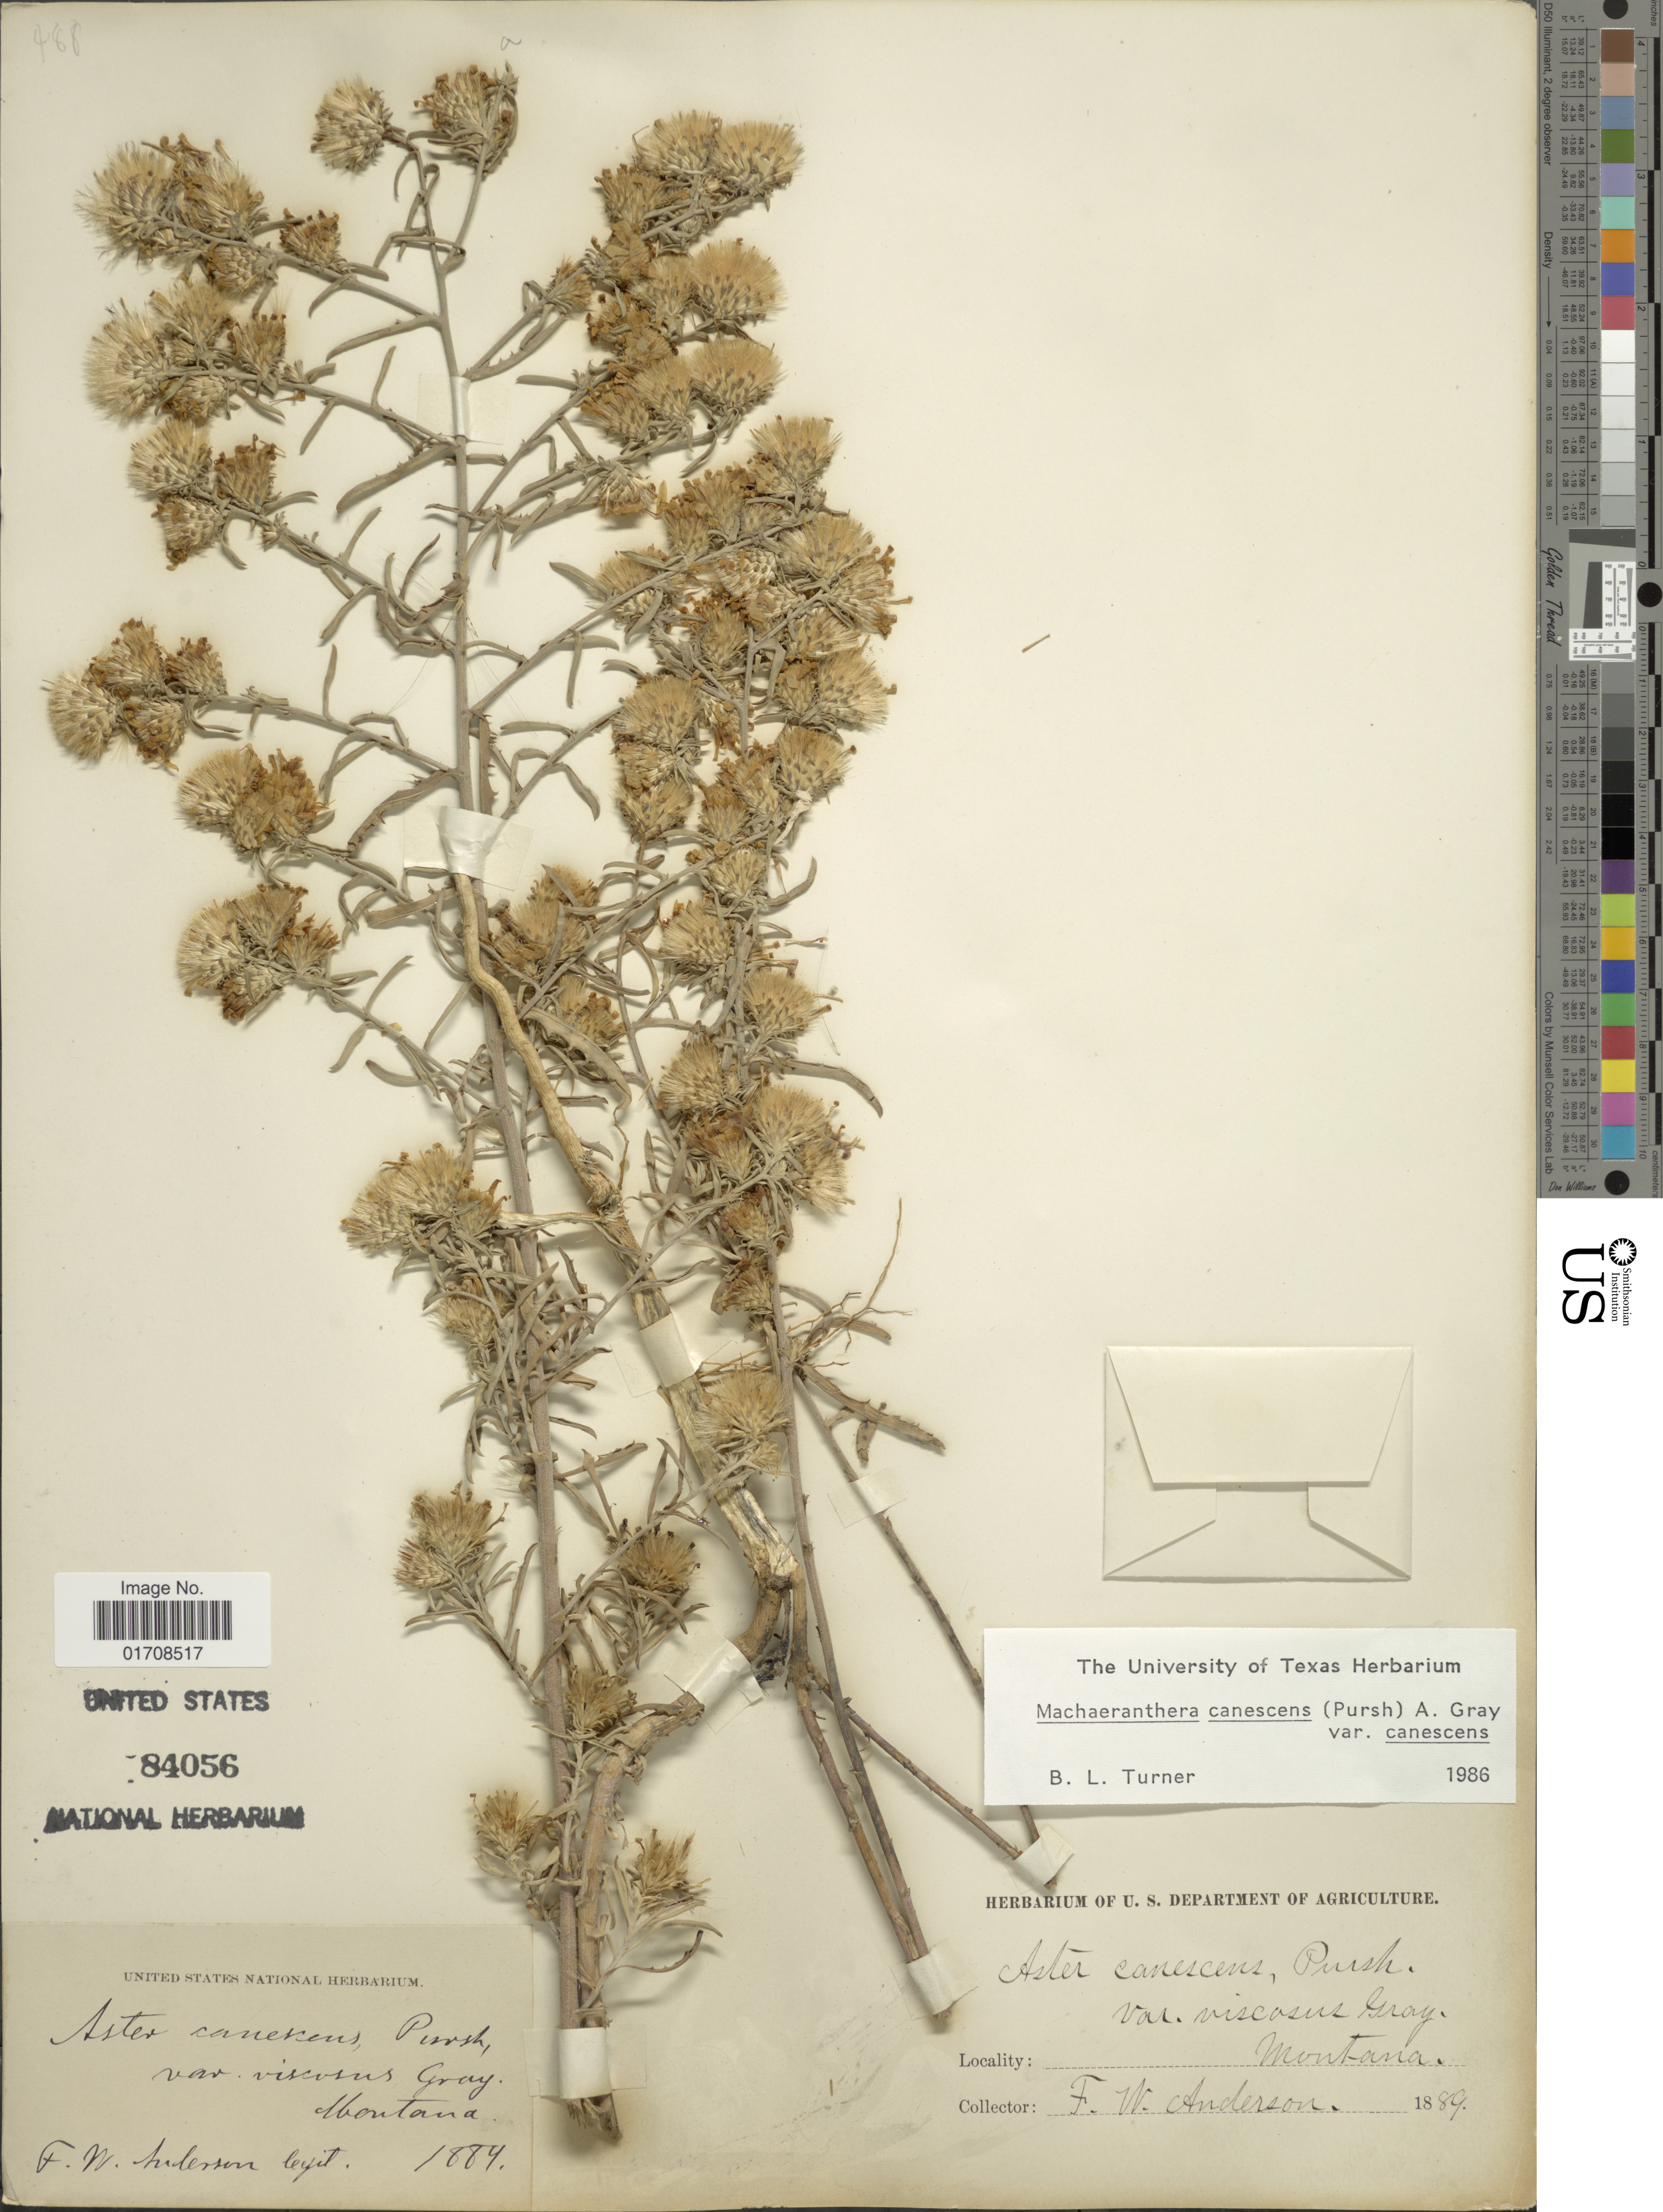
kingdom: Plantae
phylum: Tracheophyta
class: Magnoliopsida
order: Asterales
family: Asteraceae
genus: Machaeranthera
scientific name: Machaeranthera canescens var. canescens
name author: (Pursh) A. Gray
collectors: F. W. Anderson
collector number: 488?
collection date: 1884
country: United States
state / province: Montana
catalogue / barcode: US 84056